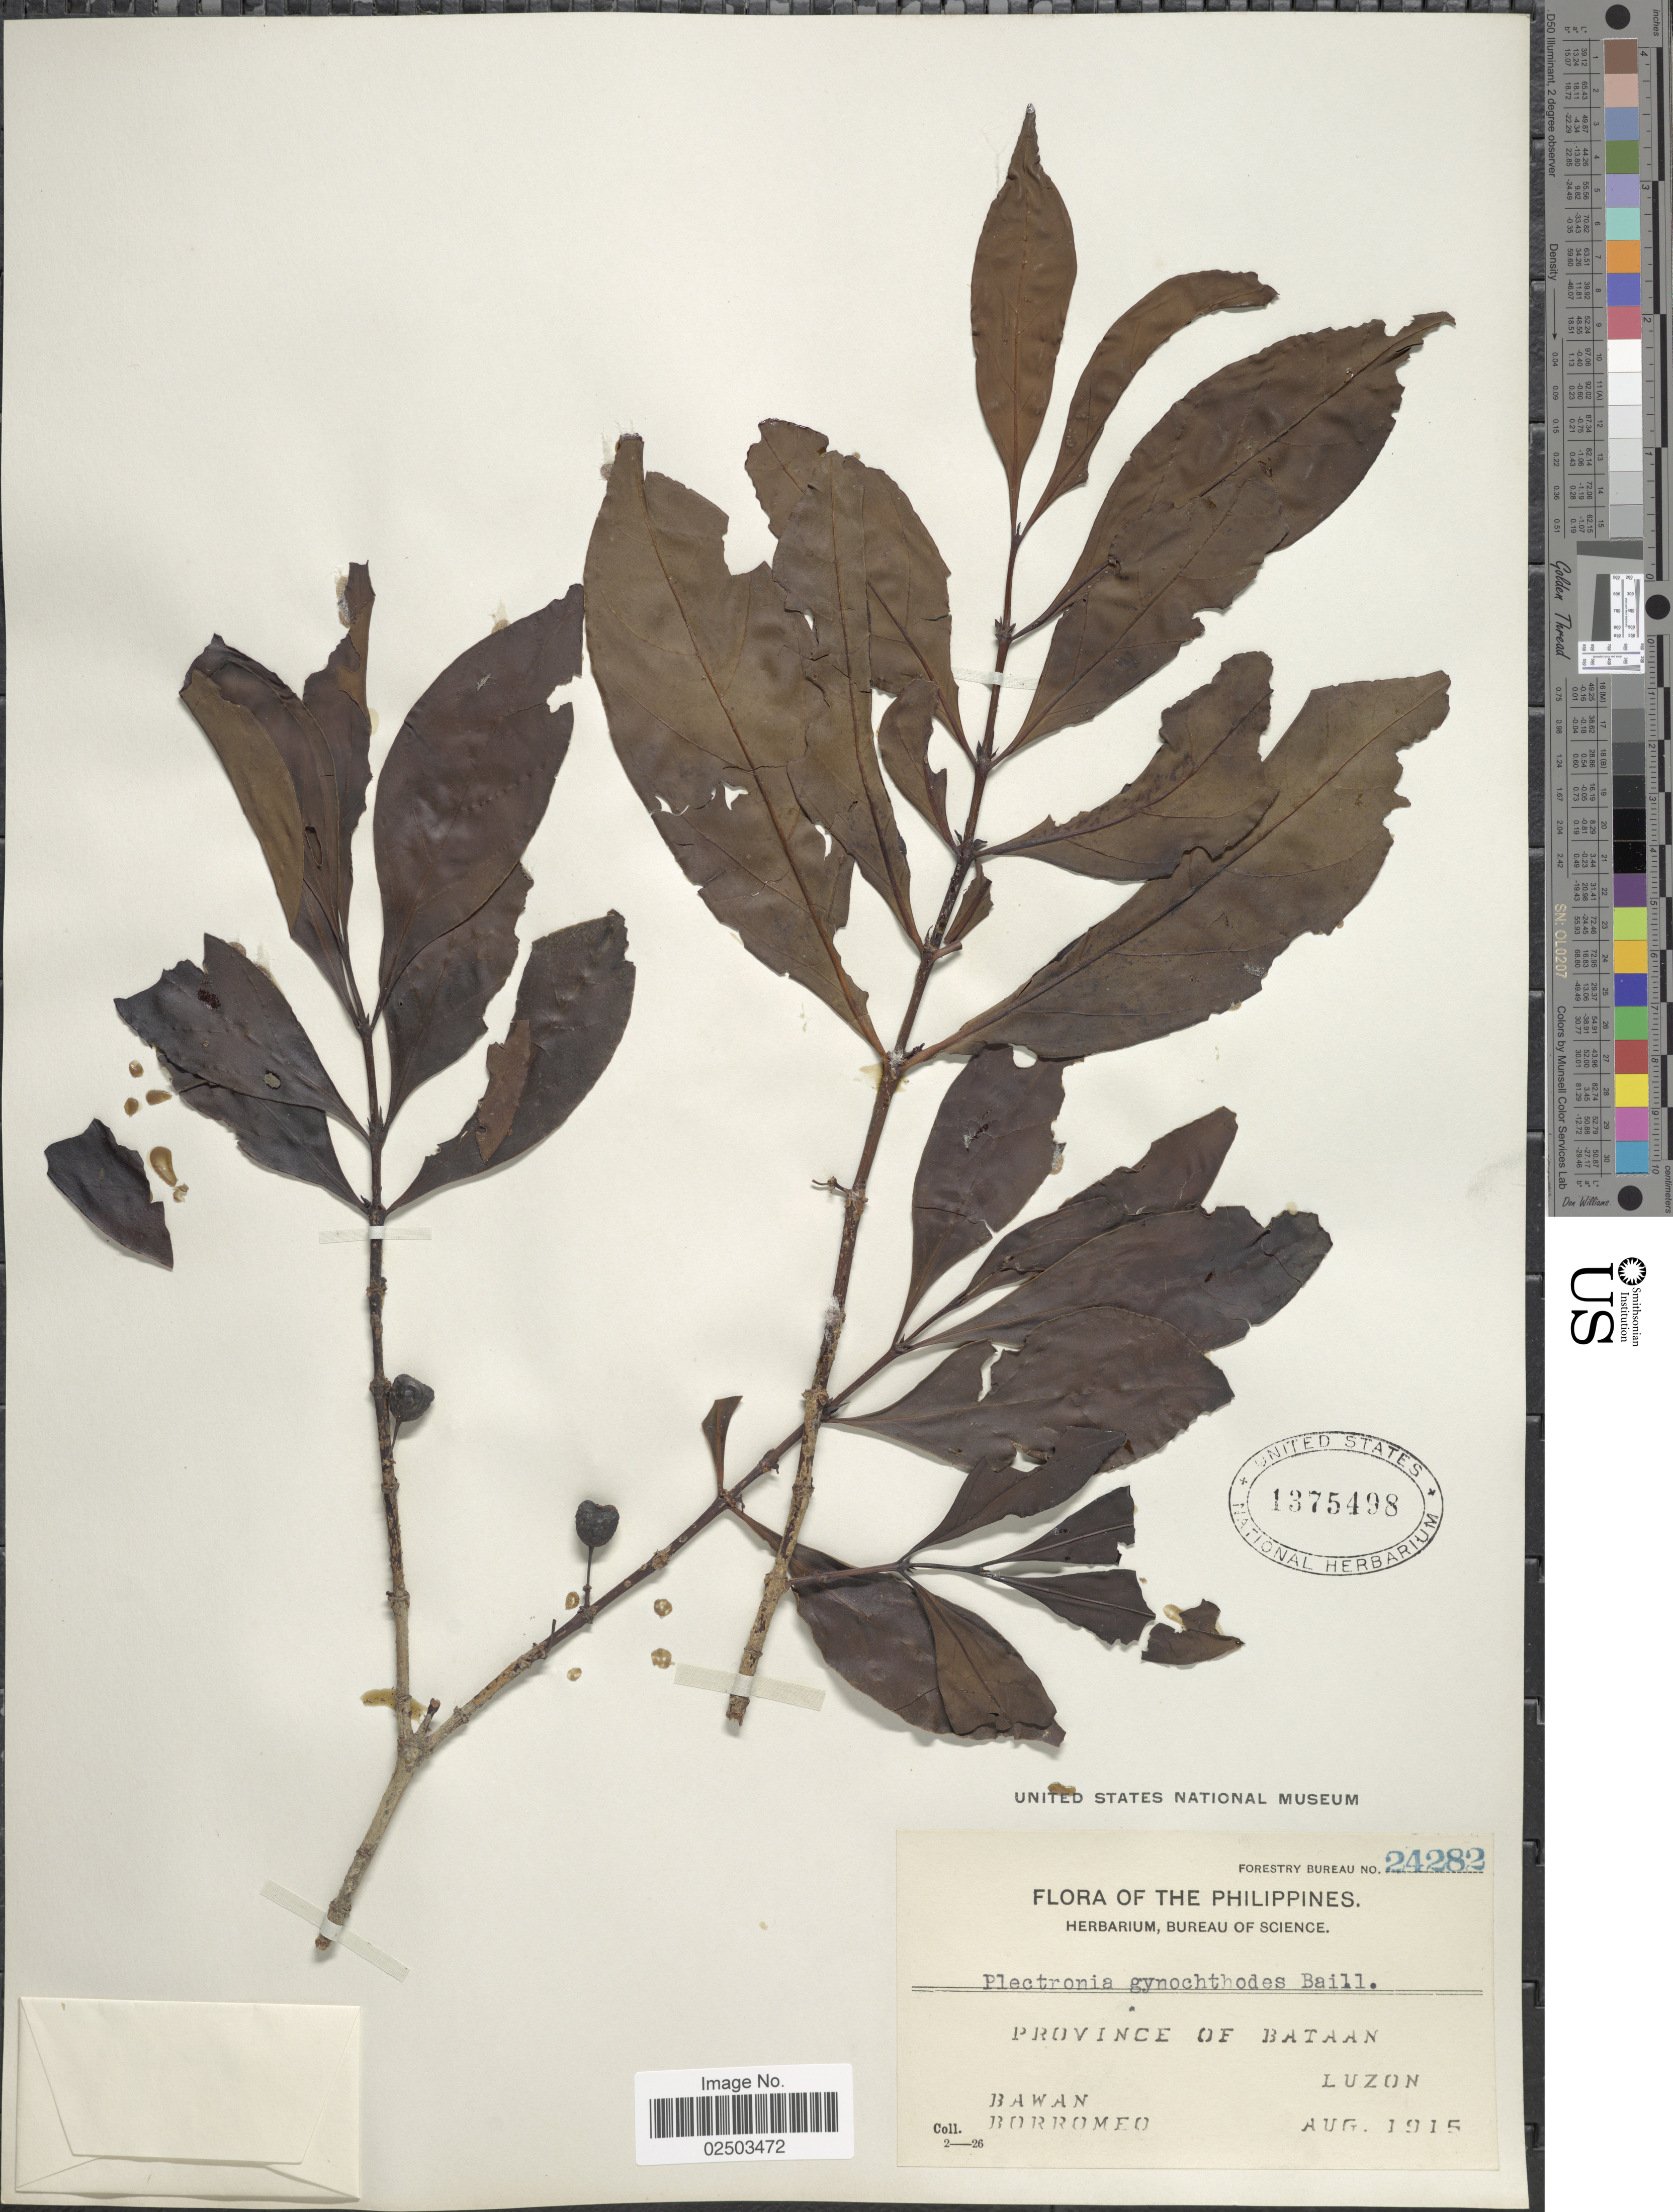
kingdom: Plantae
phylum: Tracheophyta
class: Magnoliopsida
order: Gentianales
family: Rubiaceae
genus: Canthium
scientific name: Canthium gynochthodes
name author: Baill.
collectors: Bawan & -. Borromeo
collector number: Forestry Bureau 24282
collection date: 1915-08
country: Philippines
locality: Province of Bataan, Luzon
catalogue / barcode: US 1375498